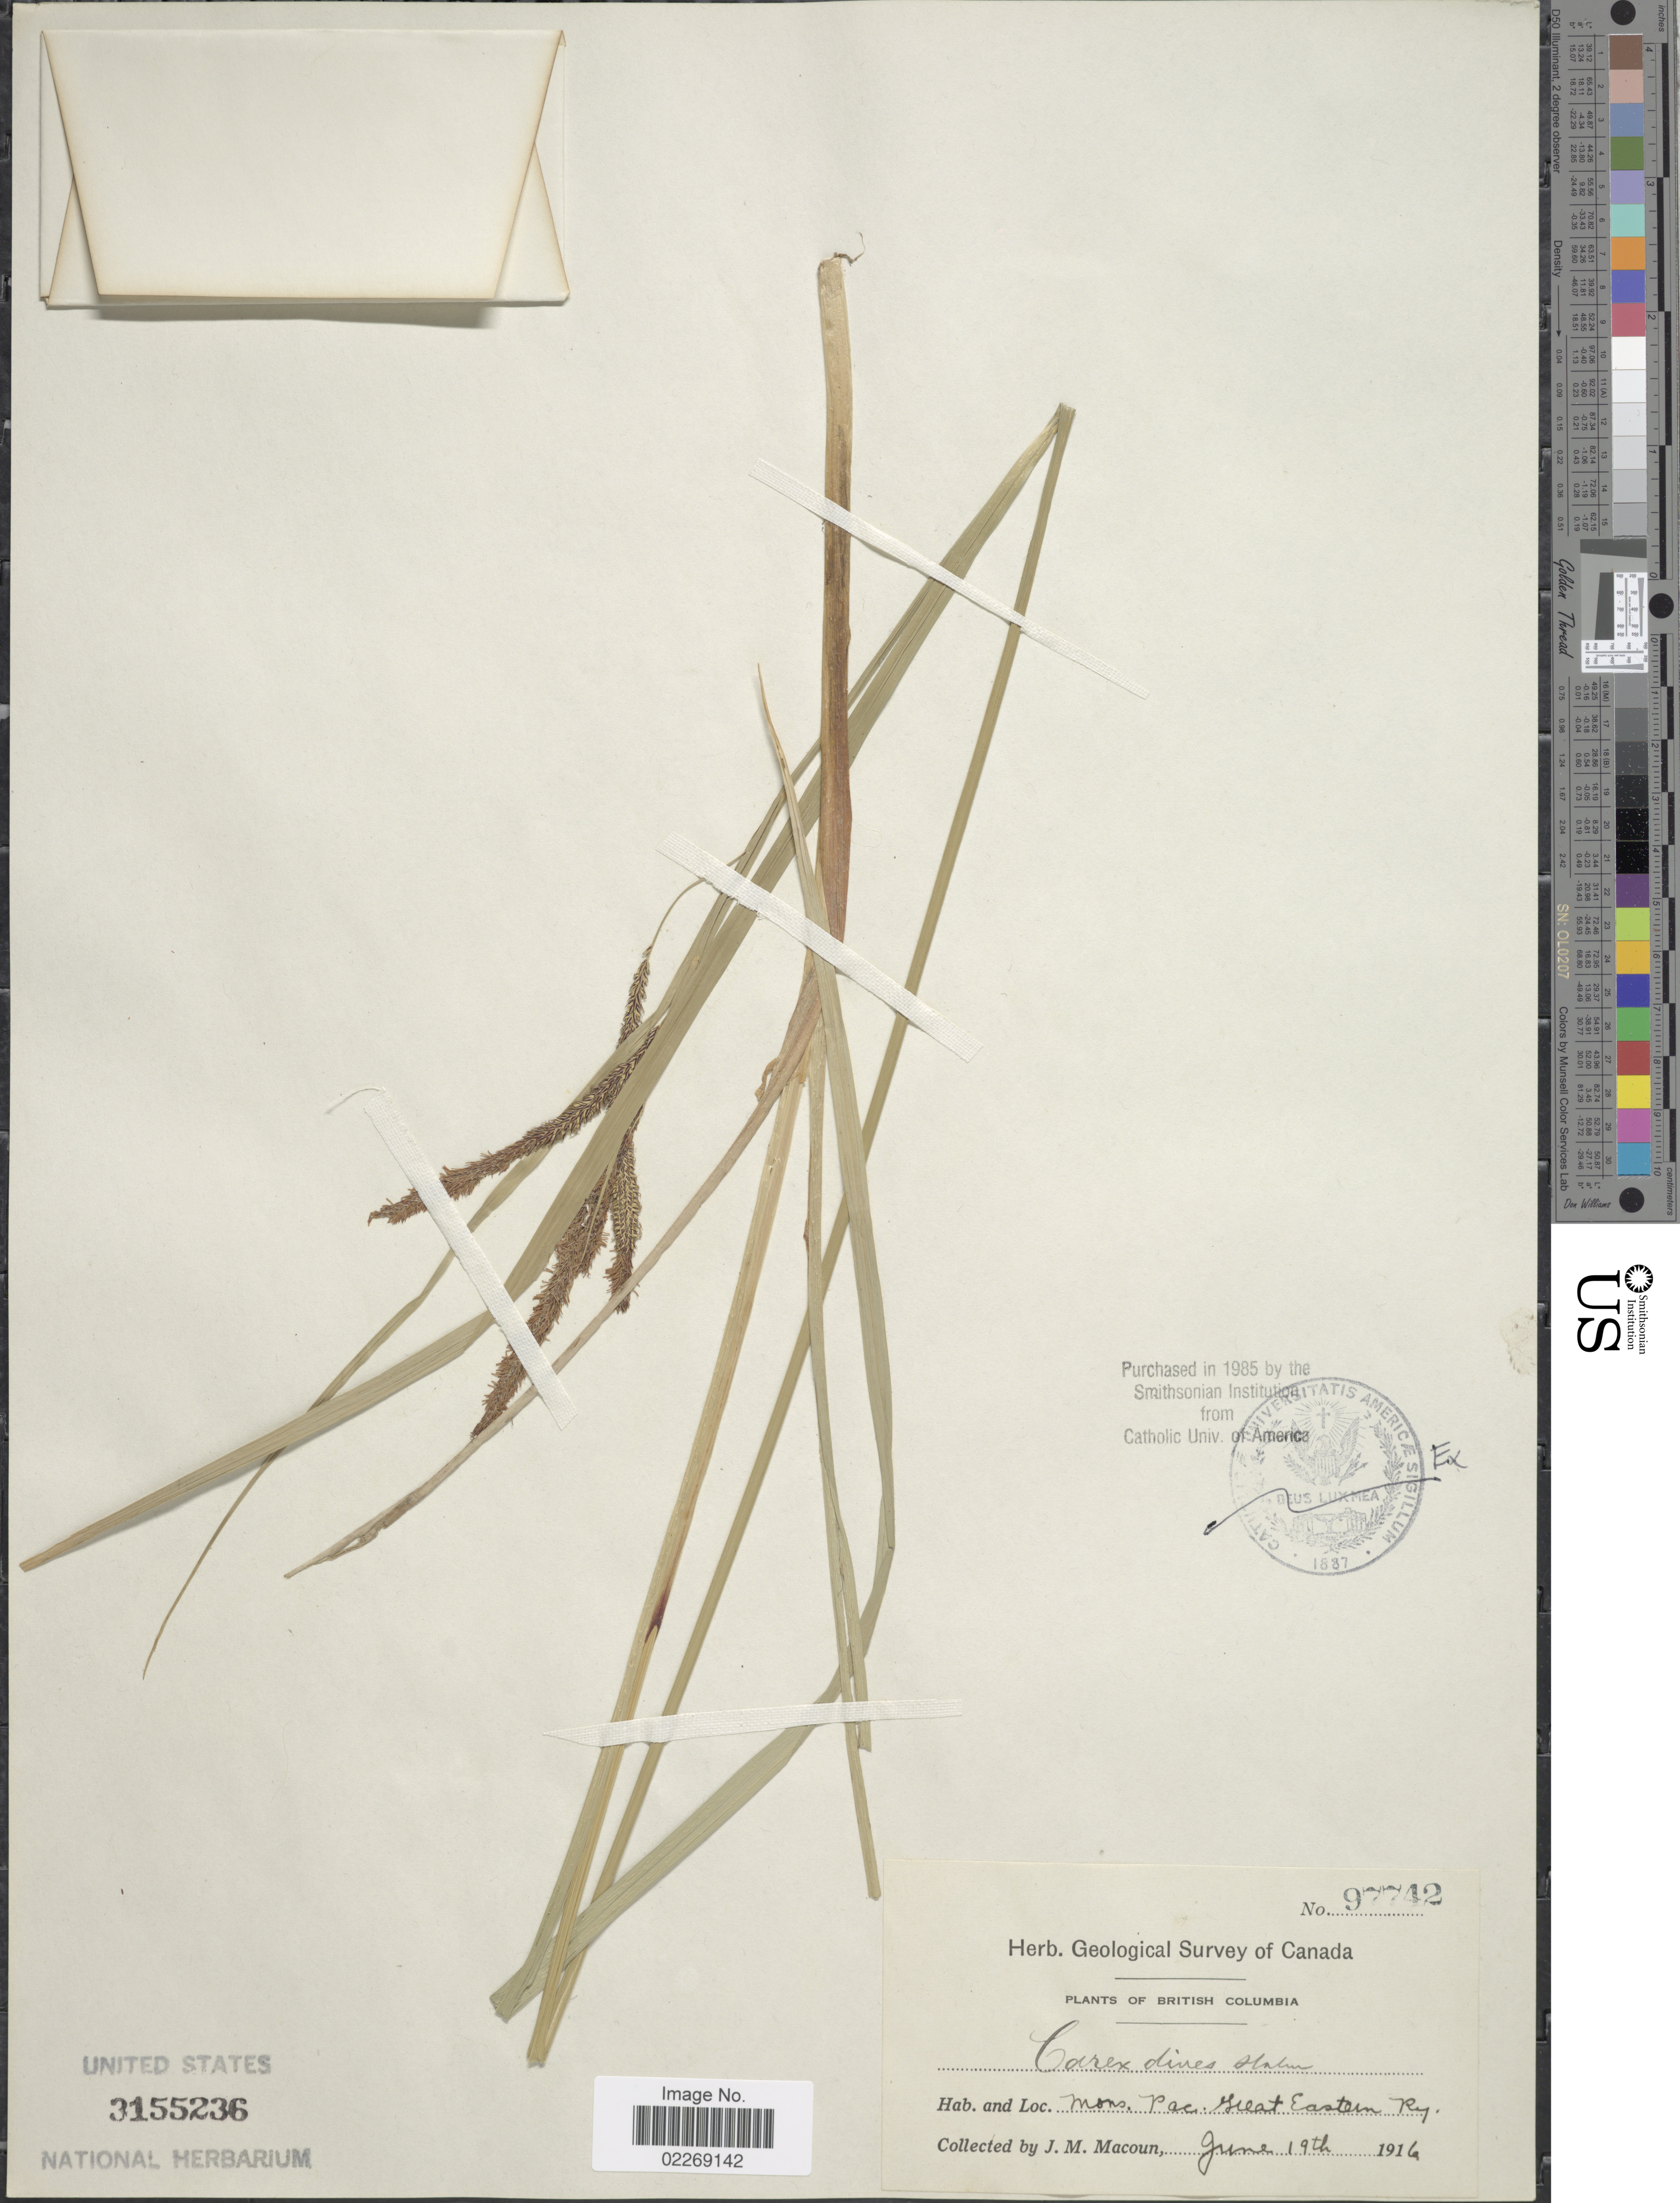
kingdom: Plantae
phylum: Tracheophyta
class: Liliopsida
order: Poales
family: Cyperaceae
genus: Carex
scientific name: Carex aquatilis var. dives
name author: (Holm) Kük.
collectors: J. M. Macoun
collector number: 97742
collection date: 1916-06-19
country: Canada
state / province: British Columbia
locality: Mons. Pac. Great Eastern Ry.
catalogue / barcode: US 3155236